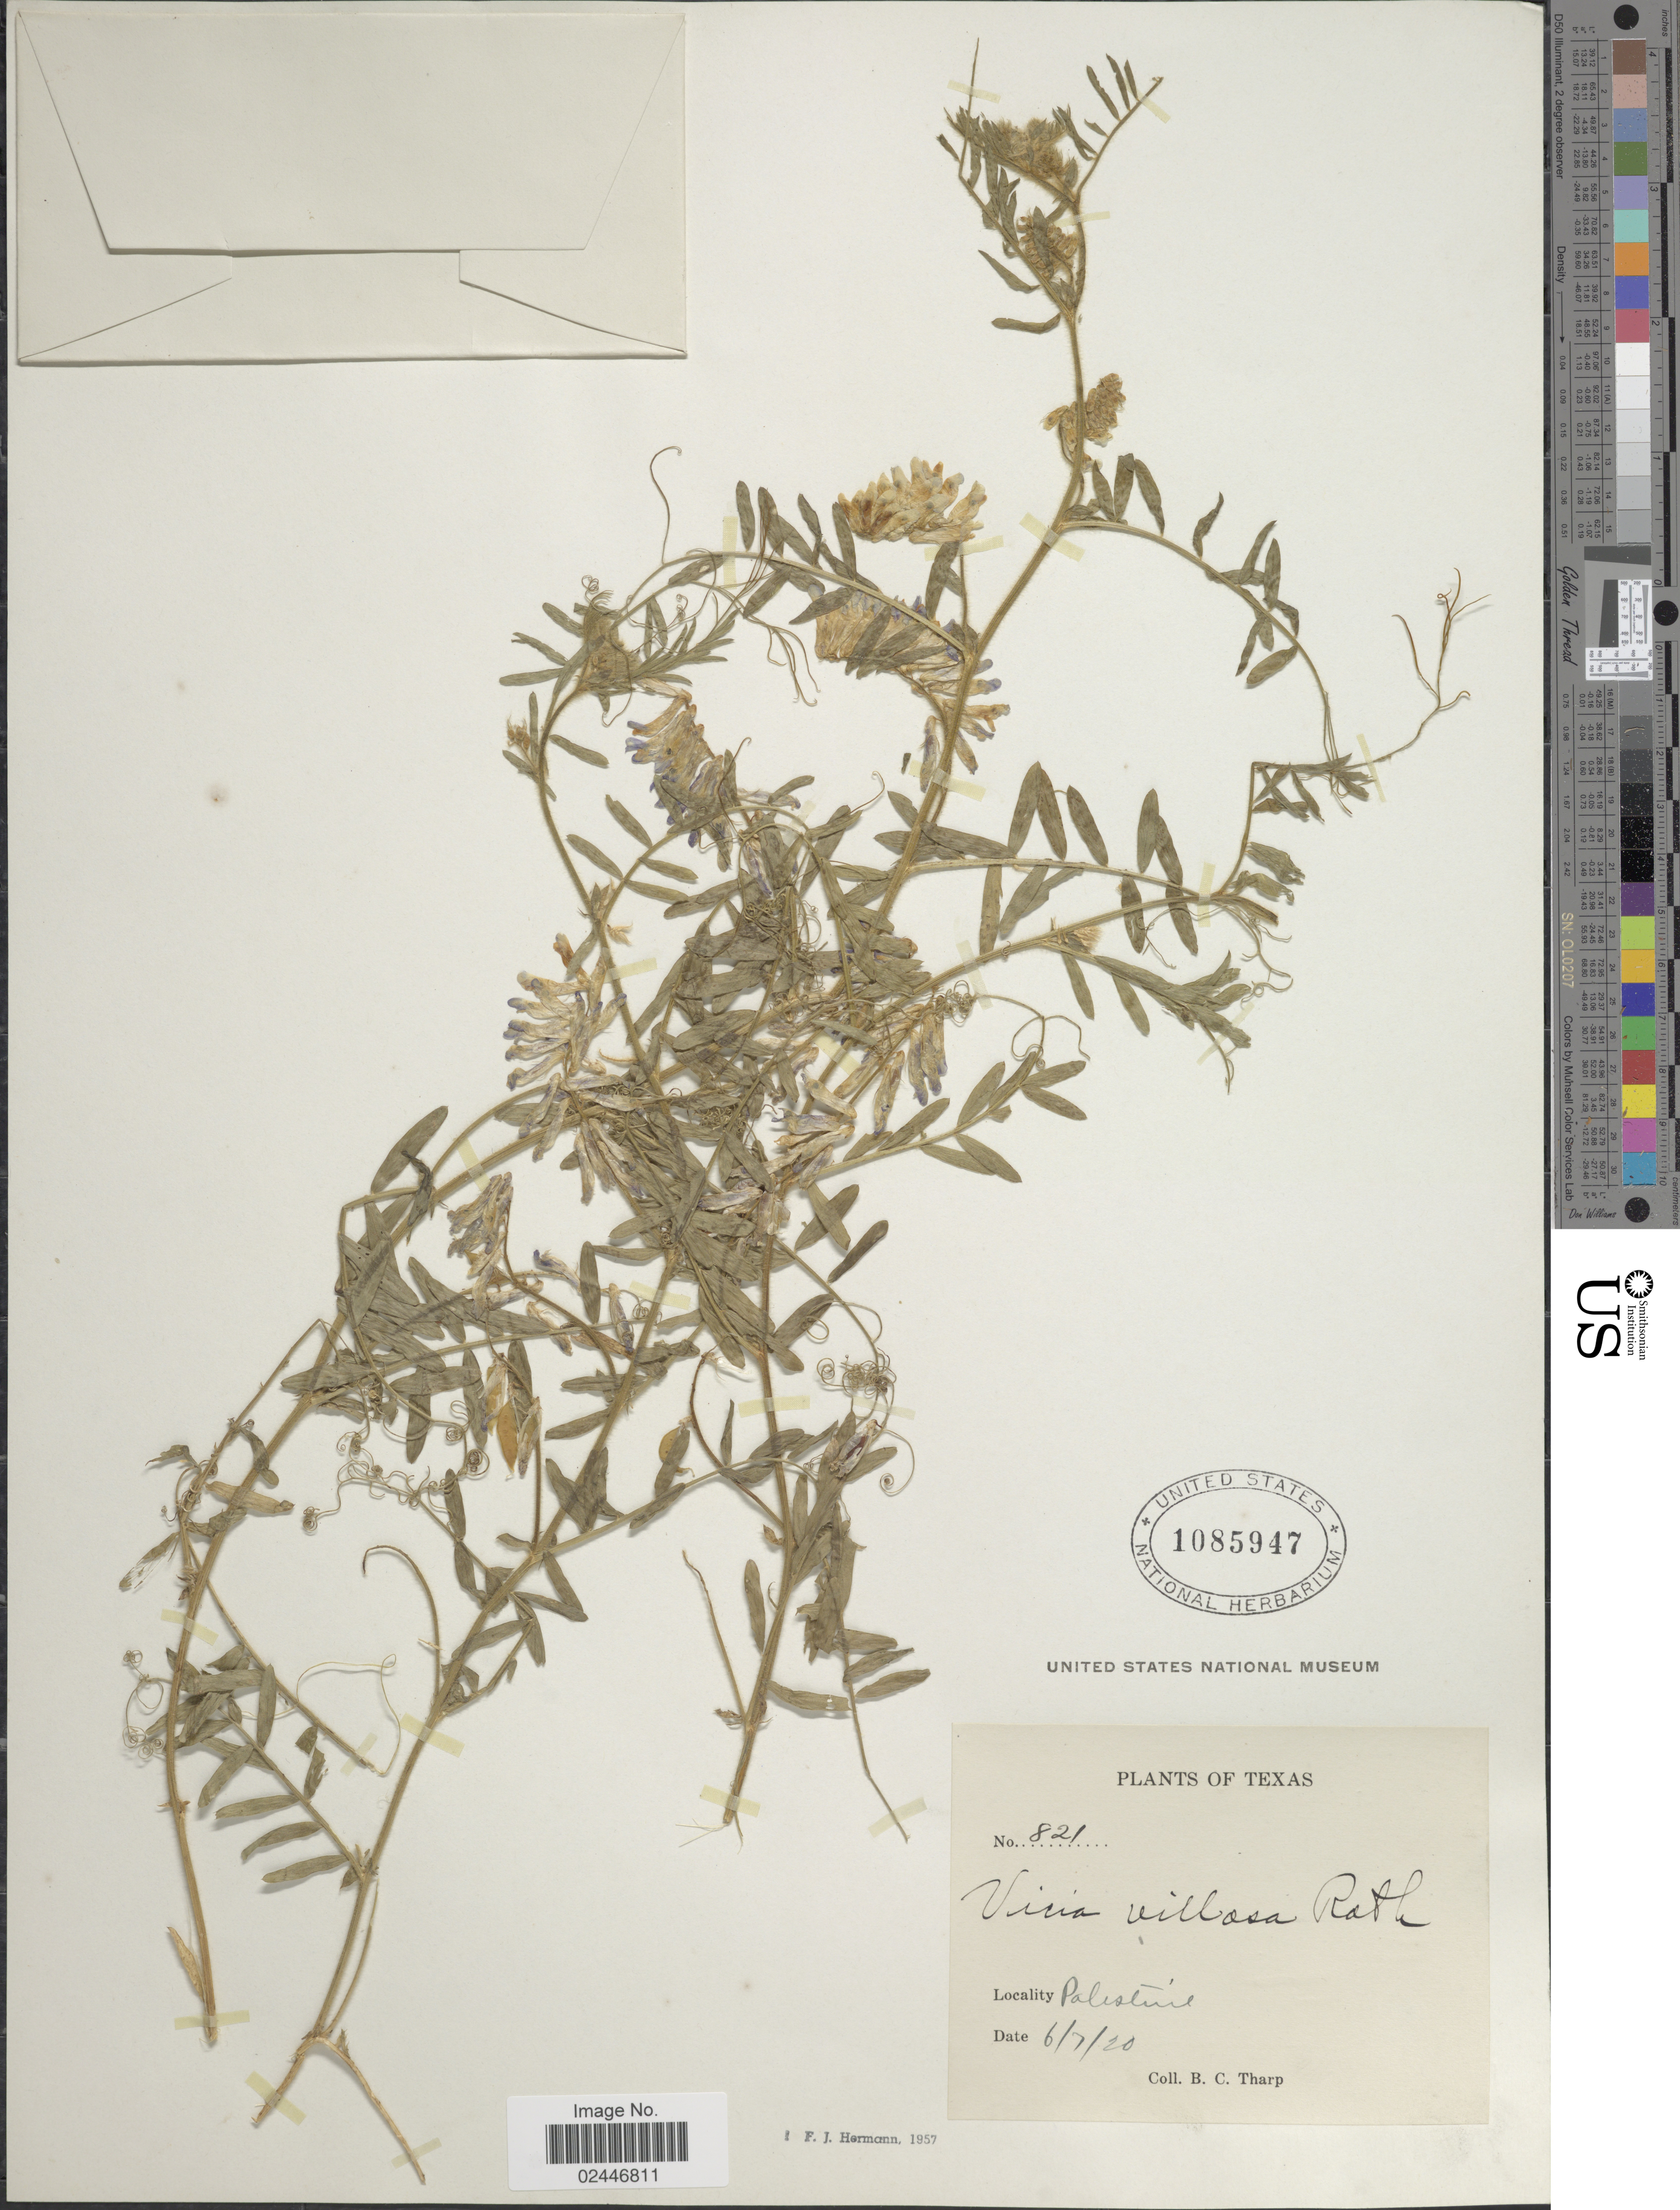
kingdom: Plantae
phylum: Tracheophyta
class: Magnoliopsida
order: Fabales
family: Fabaceae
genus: Vicia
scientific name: Vicia villosa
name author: Roth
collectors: B. C. Tharp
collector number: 821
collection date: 1920-06-07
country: United States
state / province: Texas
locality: Palestine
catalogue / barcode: US 1085947